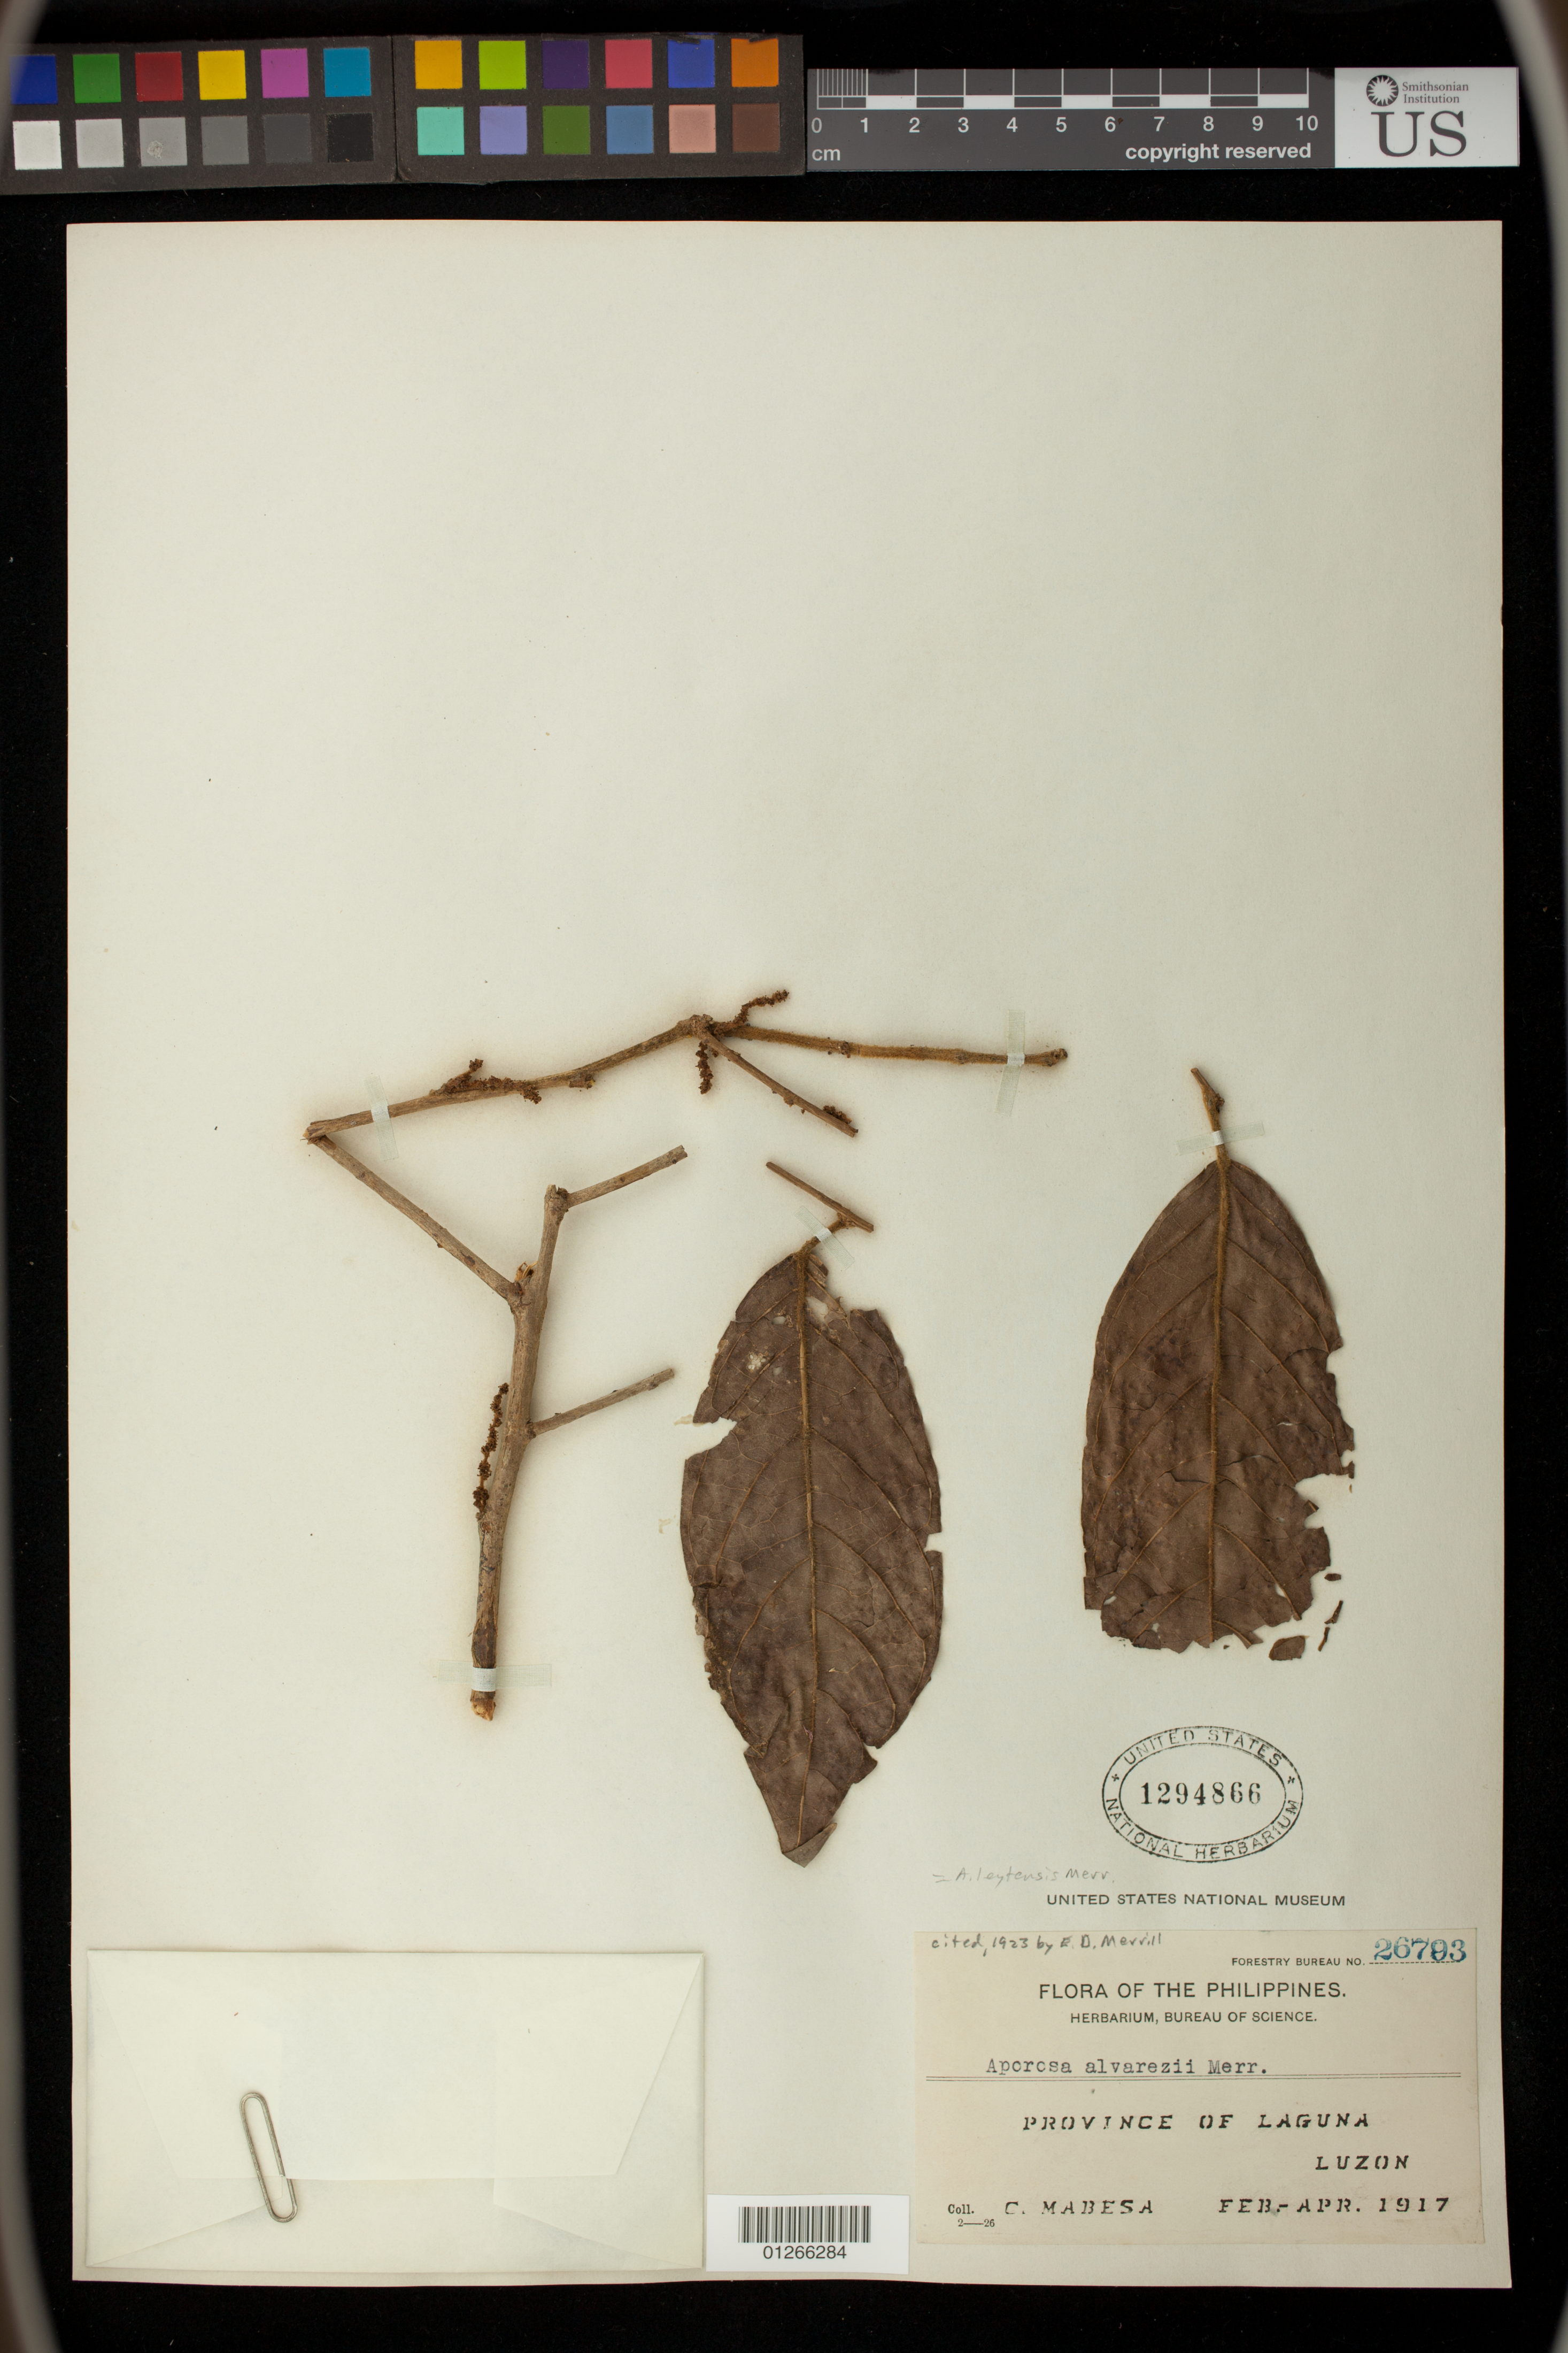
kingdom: Plantae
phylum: Tracheophyta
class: Magnoliopsida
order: Malpighiales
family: Phyllanthaceae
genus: Aporosa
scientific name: Aporosa leytensis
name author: Merr.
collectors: C. Mabesa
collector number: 26793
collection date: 1917-02/1917-04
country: Philippines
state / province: Calabarzon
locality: Province of Laguna, Luzon